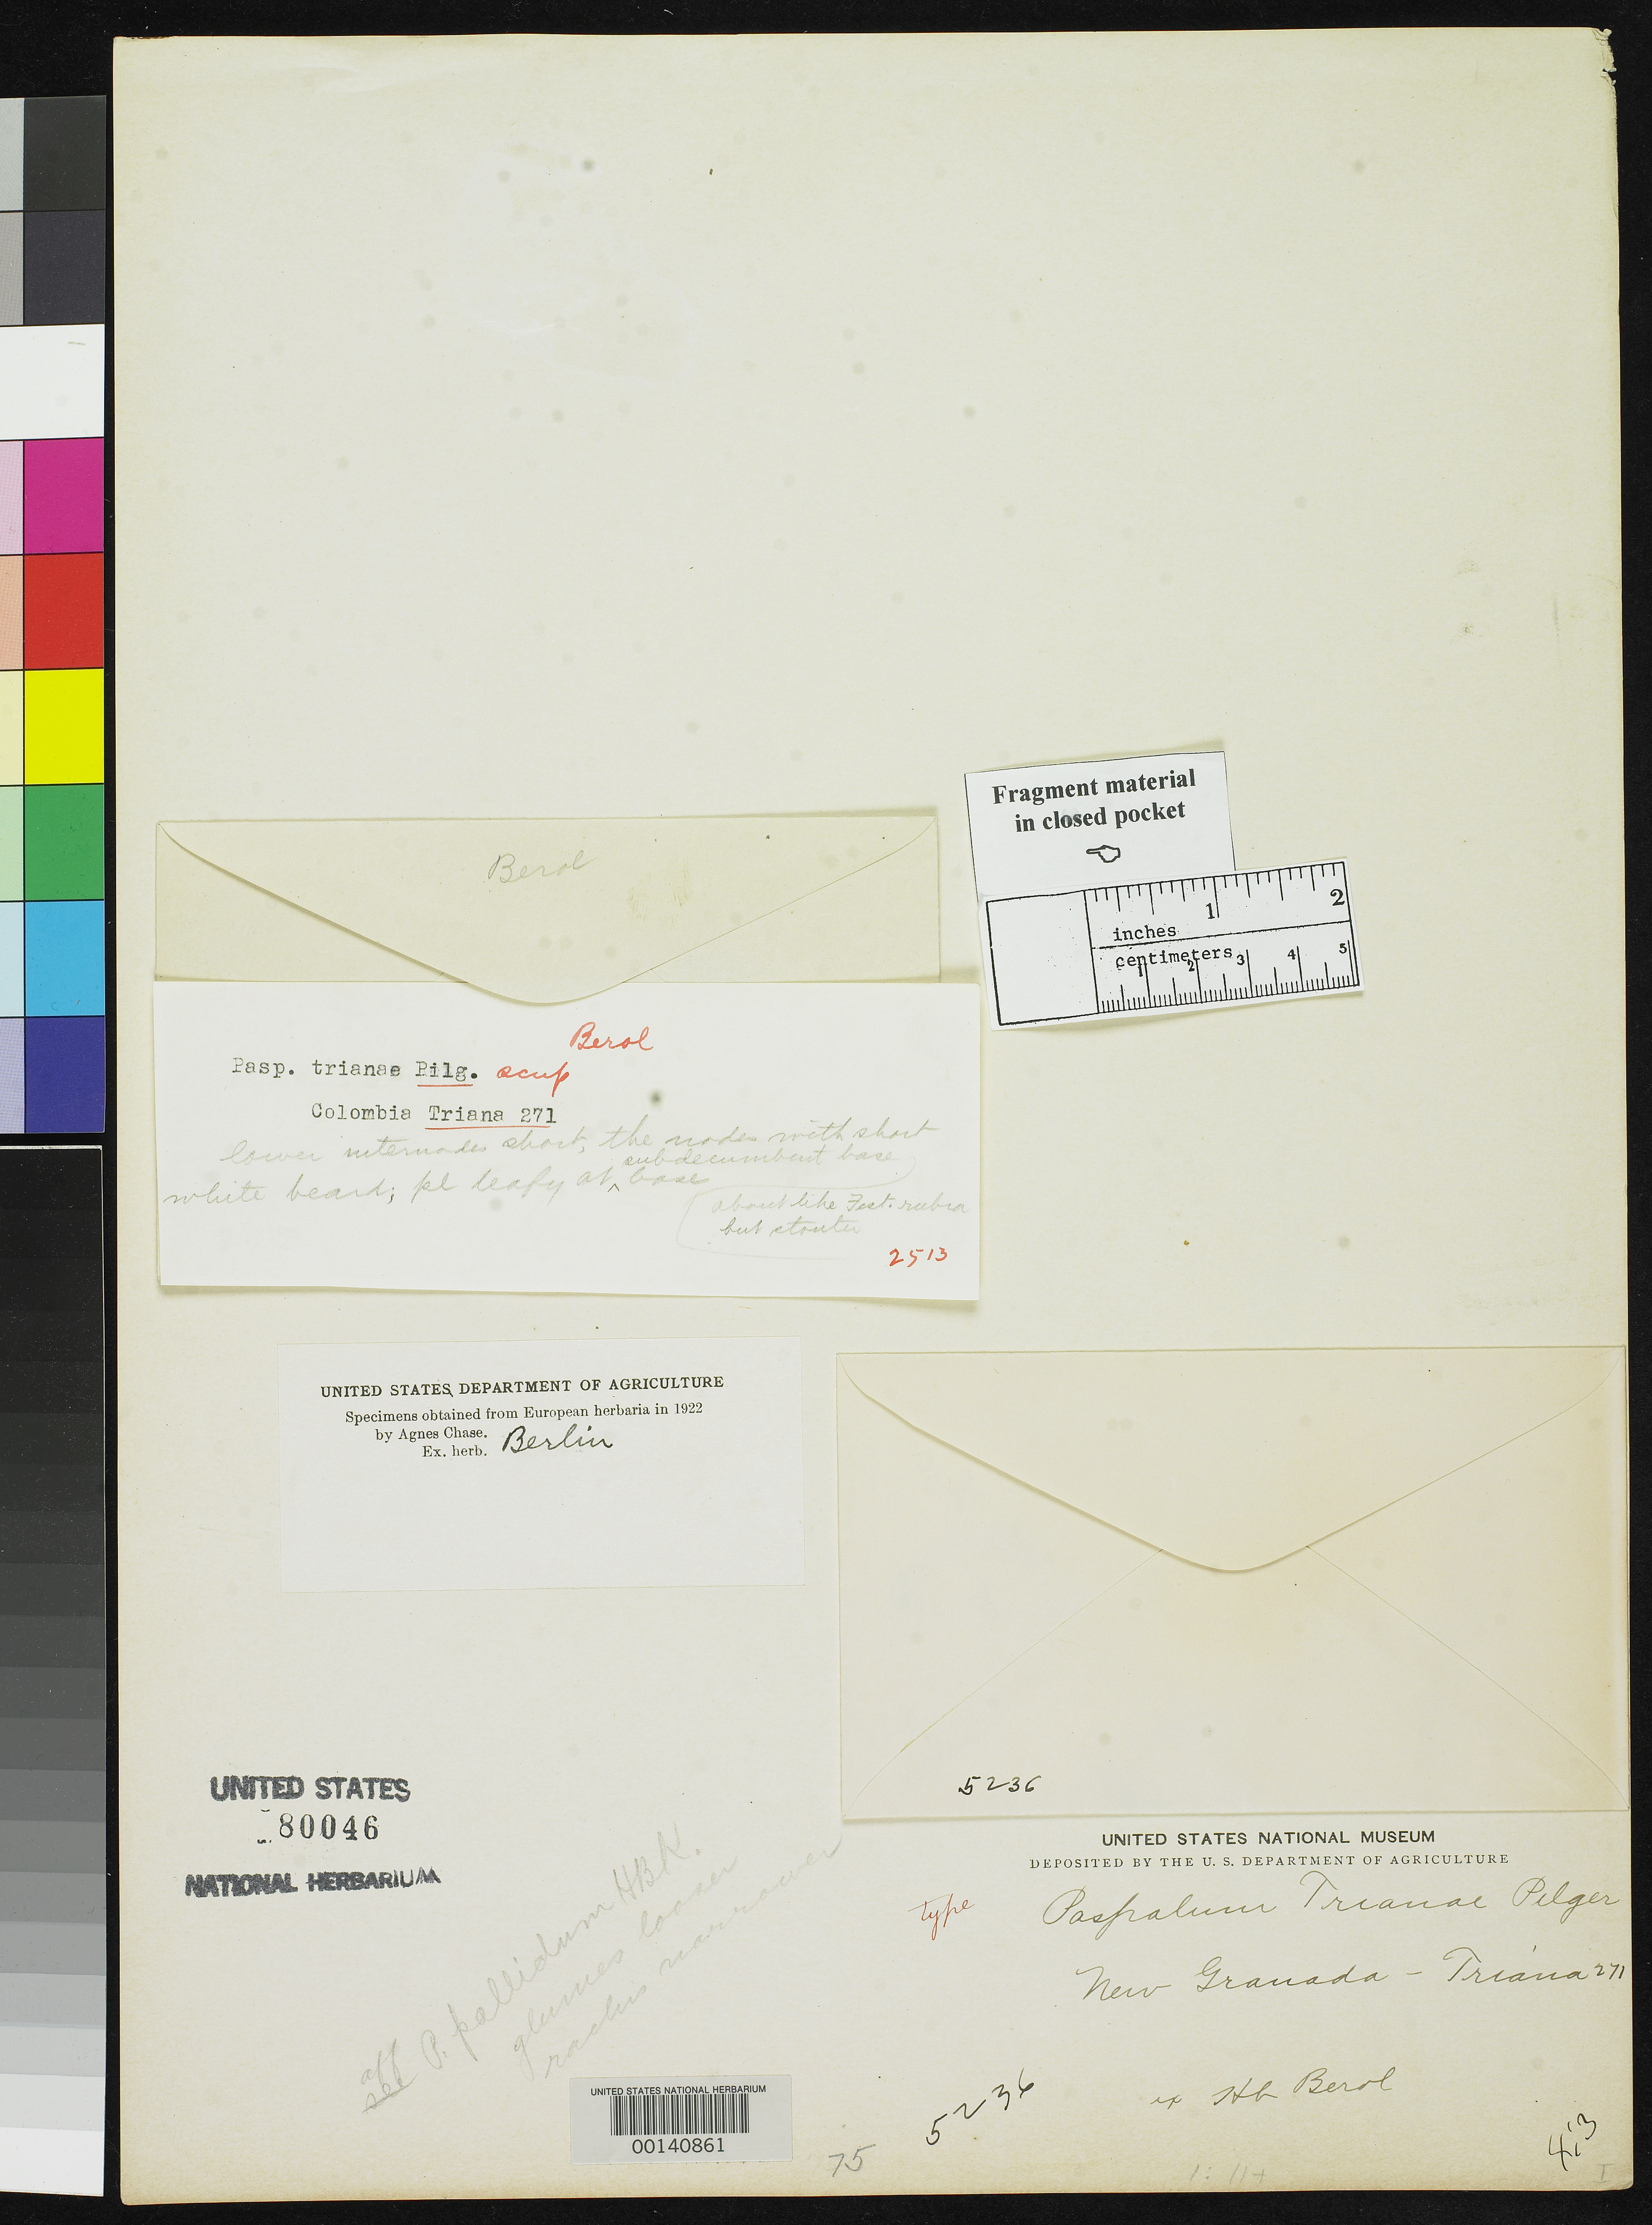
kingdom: Plantae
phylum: Tracheophyta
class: Liliopsida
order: Poales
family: Poaceae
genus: Paspalum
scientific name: Paspalum trianae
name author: Pilg.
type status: Isotype Fragment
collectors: J. J. Triana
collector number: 271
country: Colombia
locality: Country as "New Granada".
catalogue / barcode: US 80046